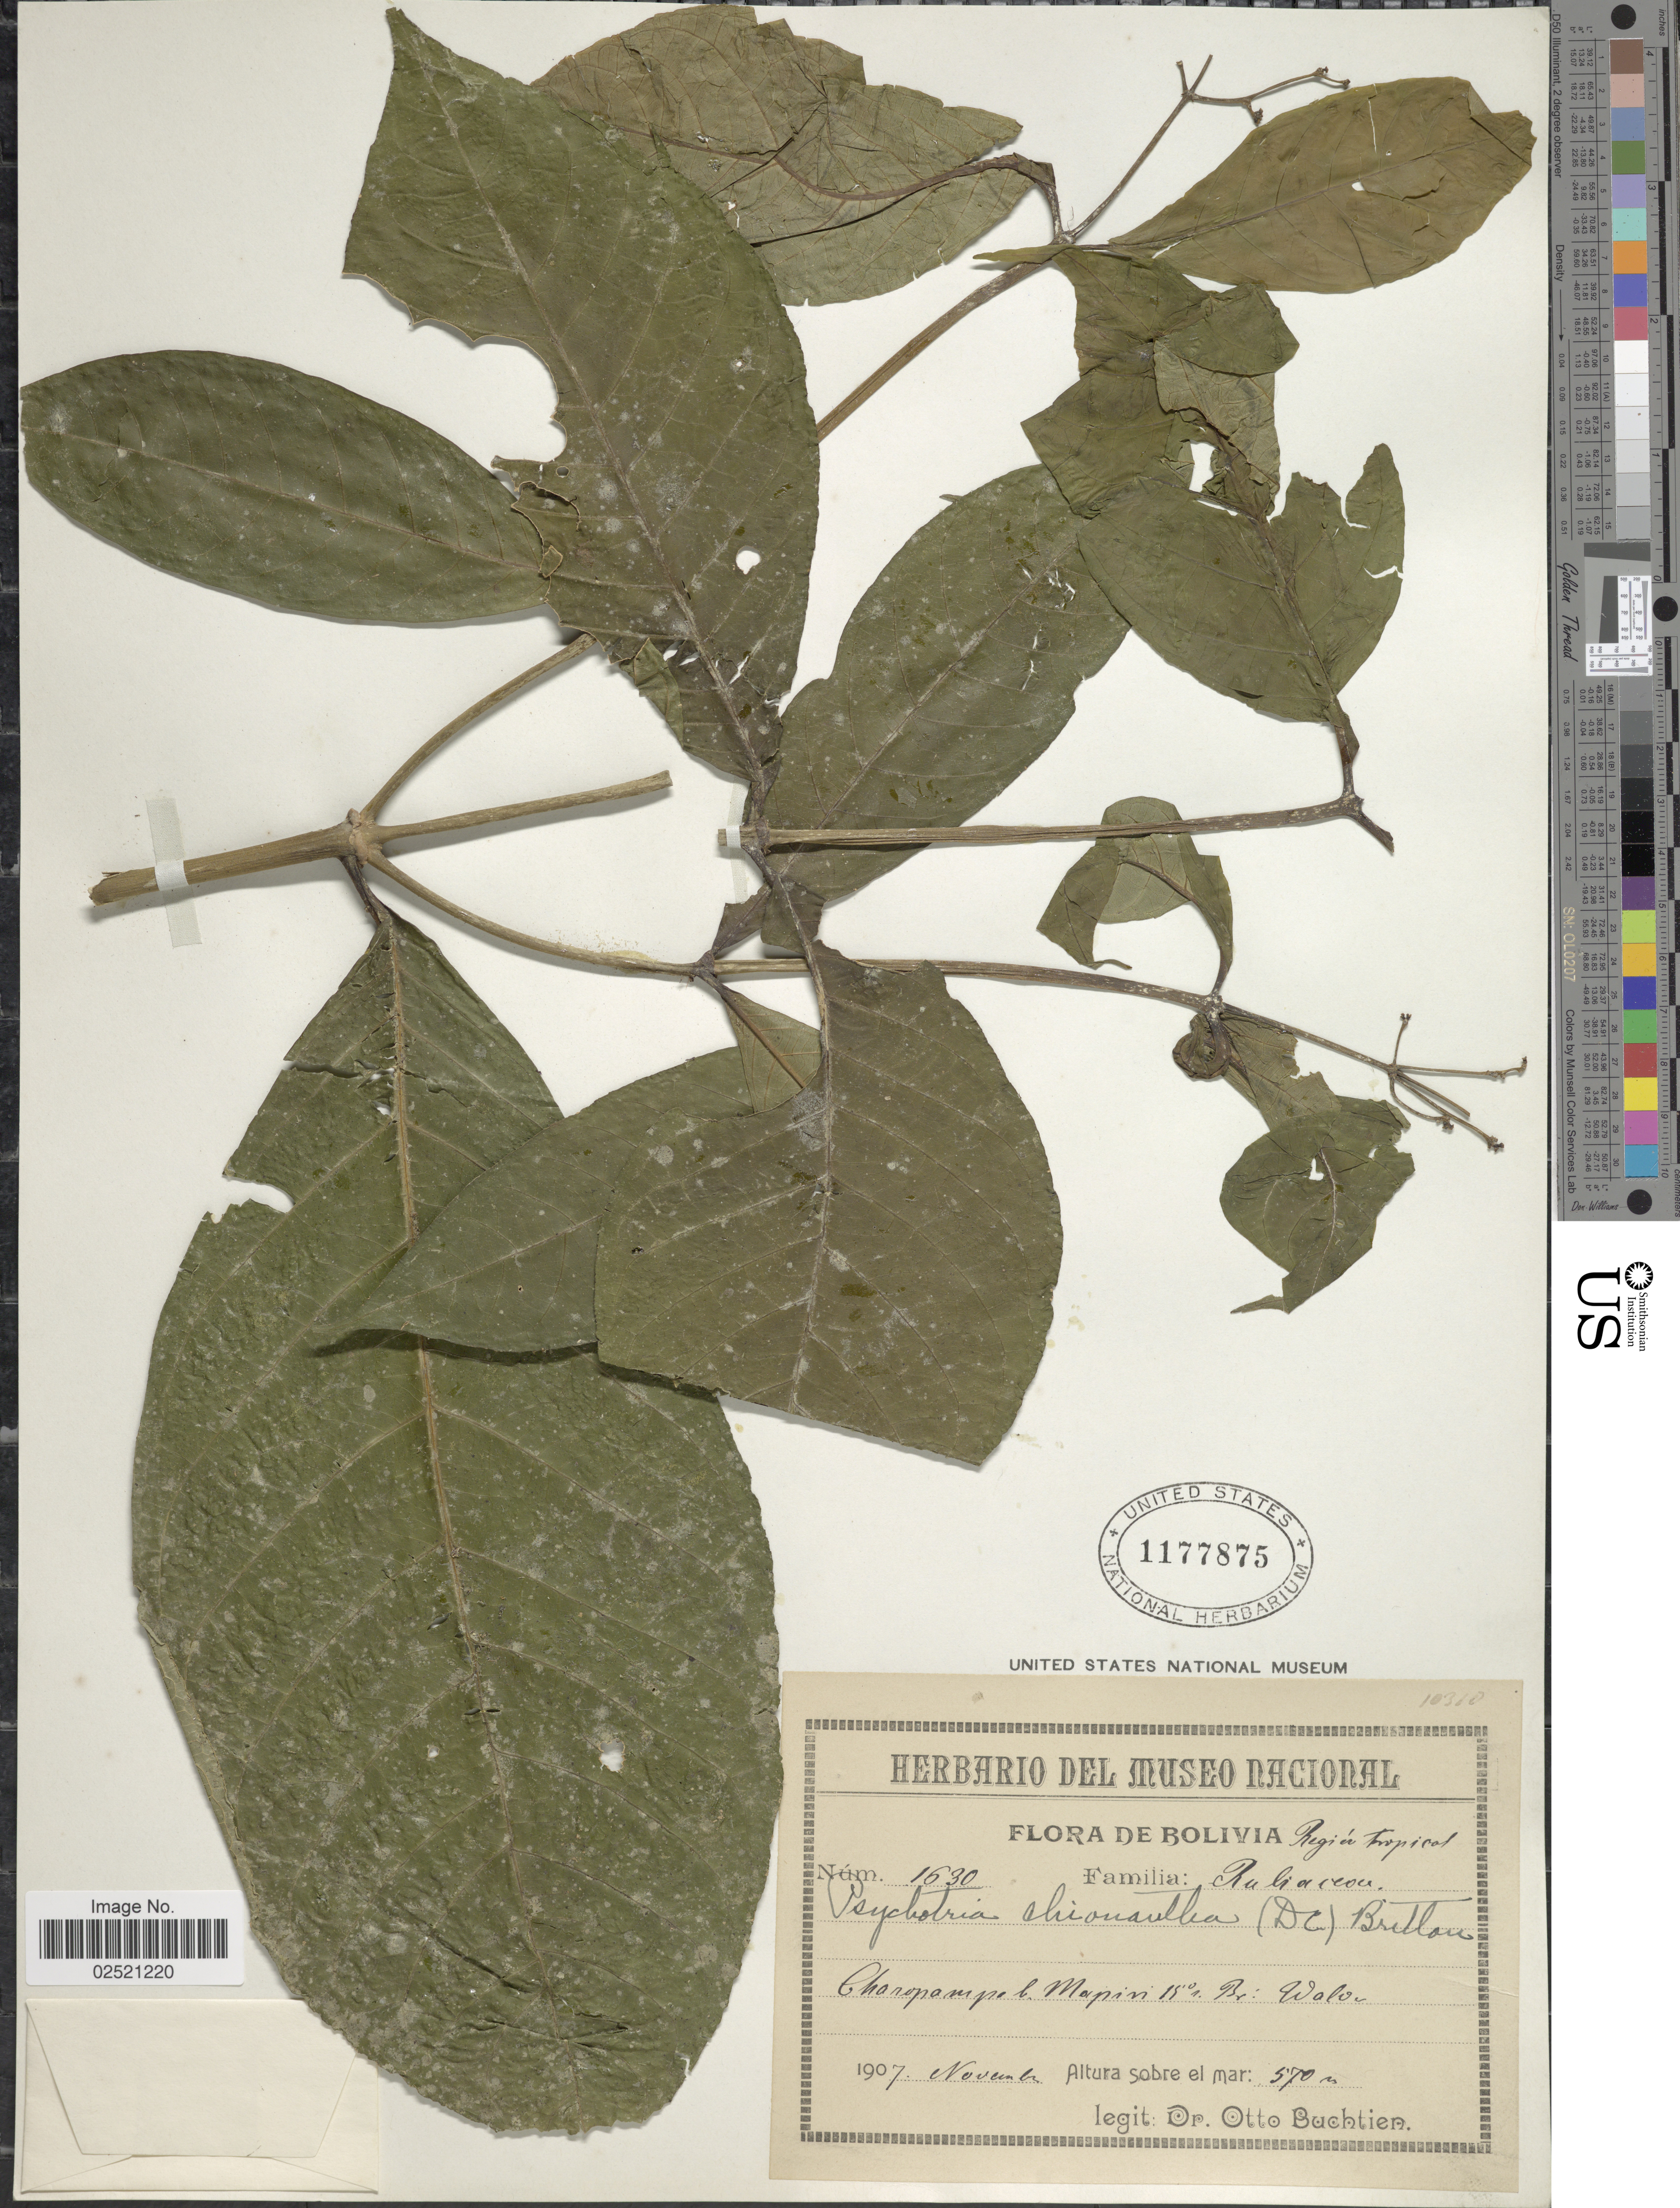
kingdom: Plantae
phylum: Tracheophyta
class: Magnoliopsida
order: Gentianales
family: Rubiaceae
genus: Psychotria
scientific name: Psychotria chionantha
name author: (DC.) Britton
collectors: O. Buchtien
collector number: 1630*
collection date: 1907-11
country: Bolivia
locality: Region tropical, Charopampa l. Mapiri 15°s. Br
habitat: Wäldern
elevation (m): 570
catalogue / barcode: US 1177875